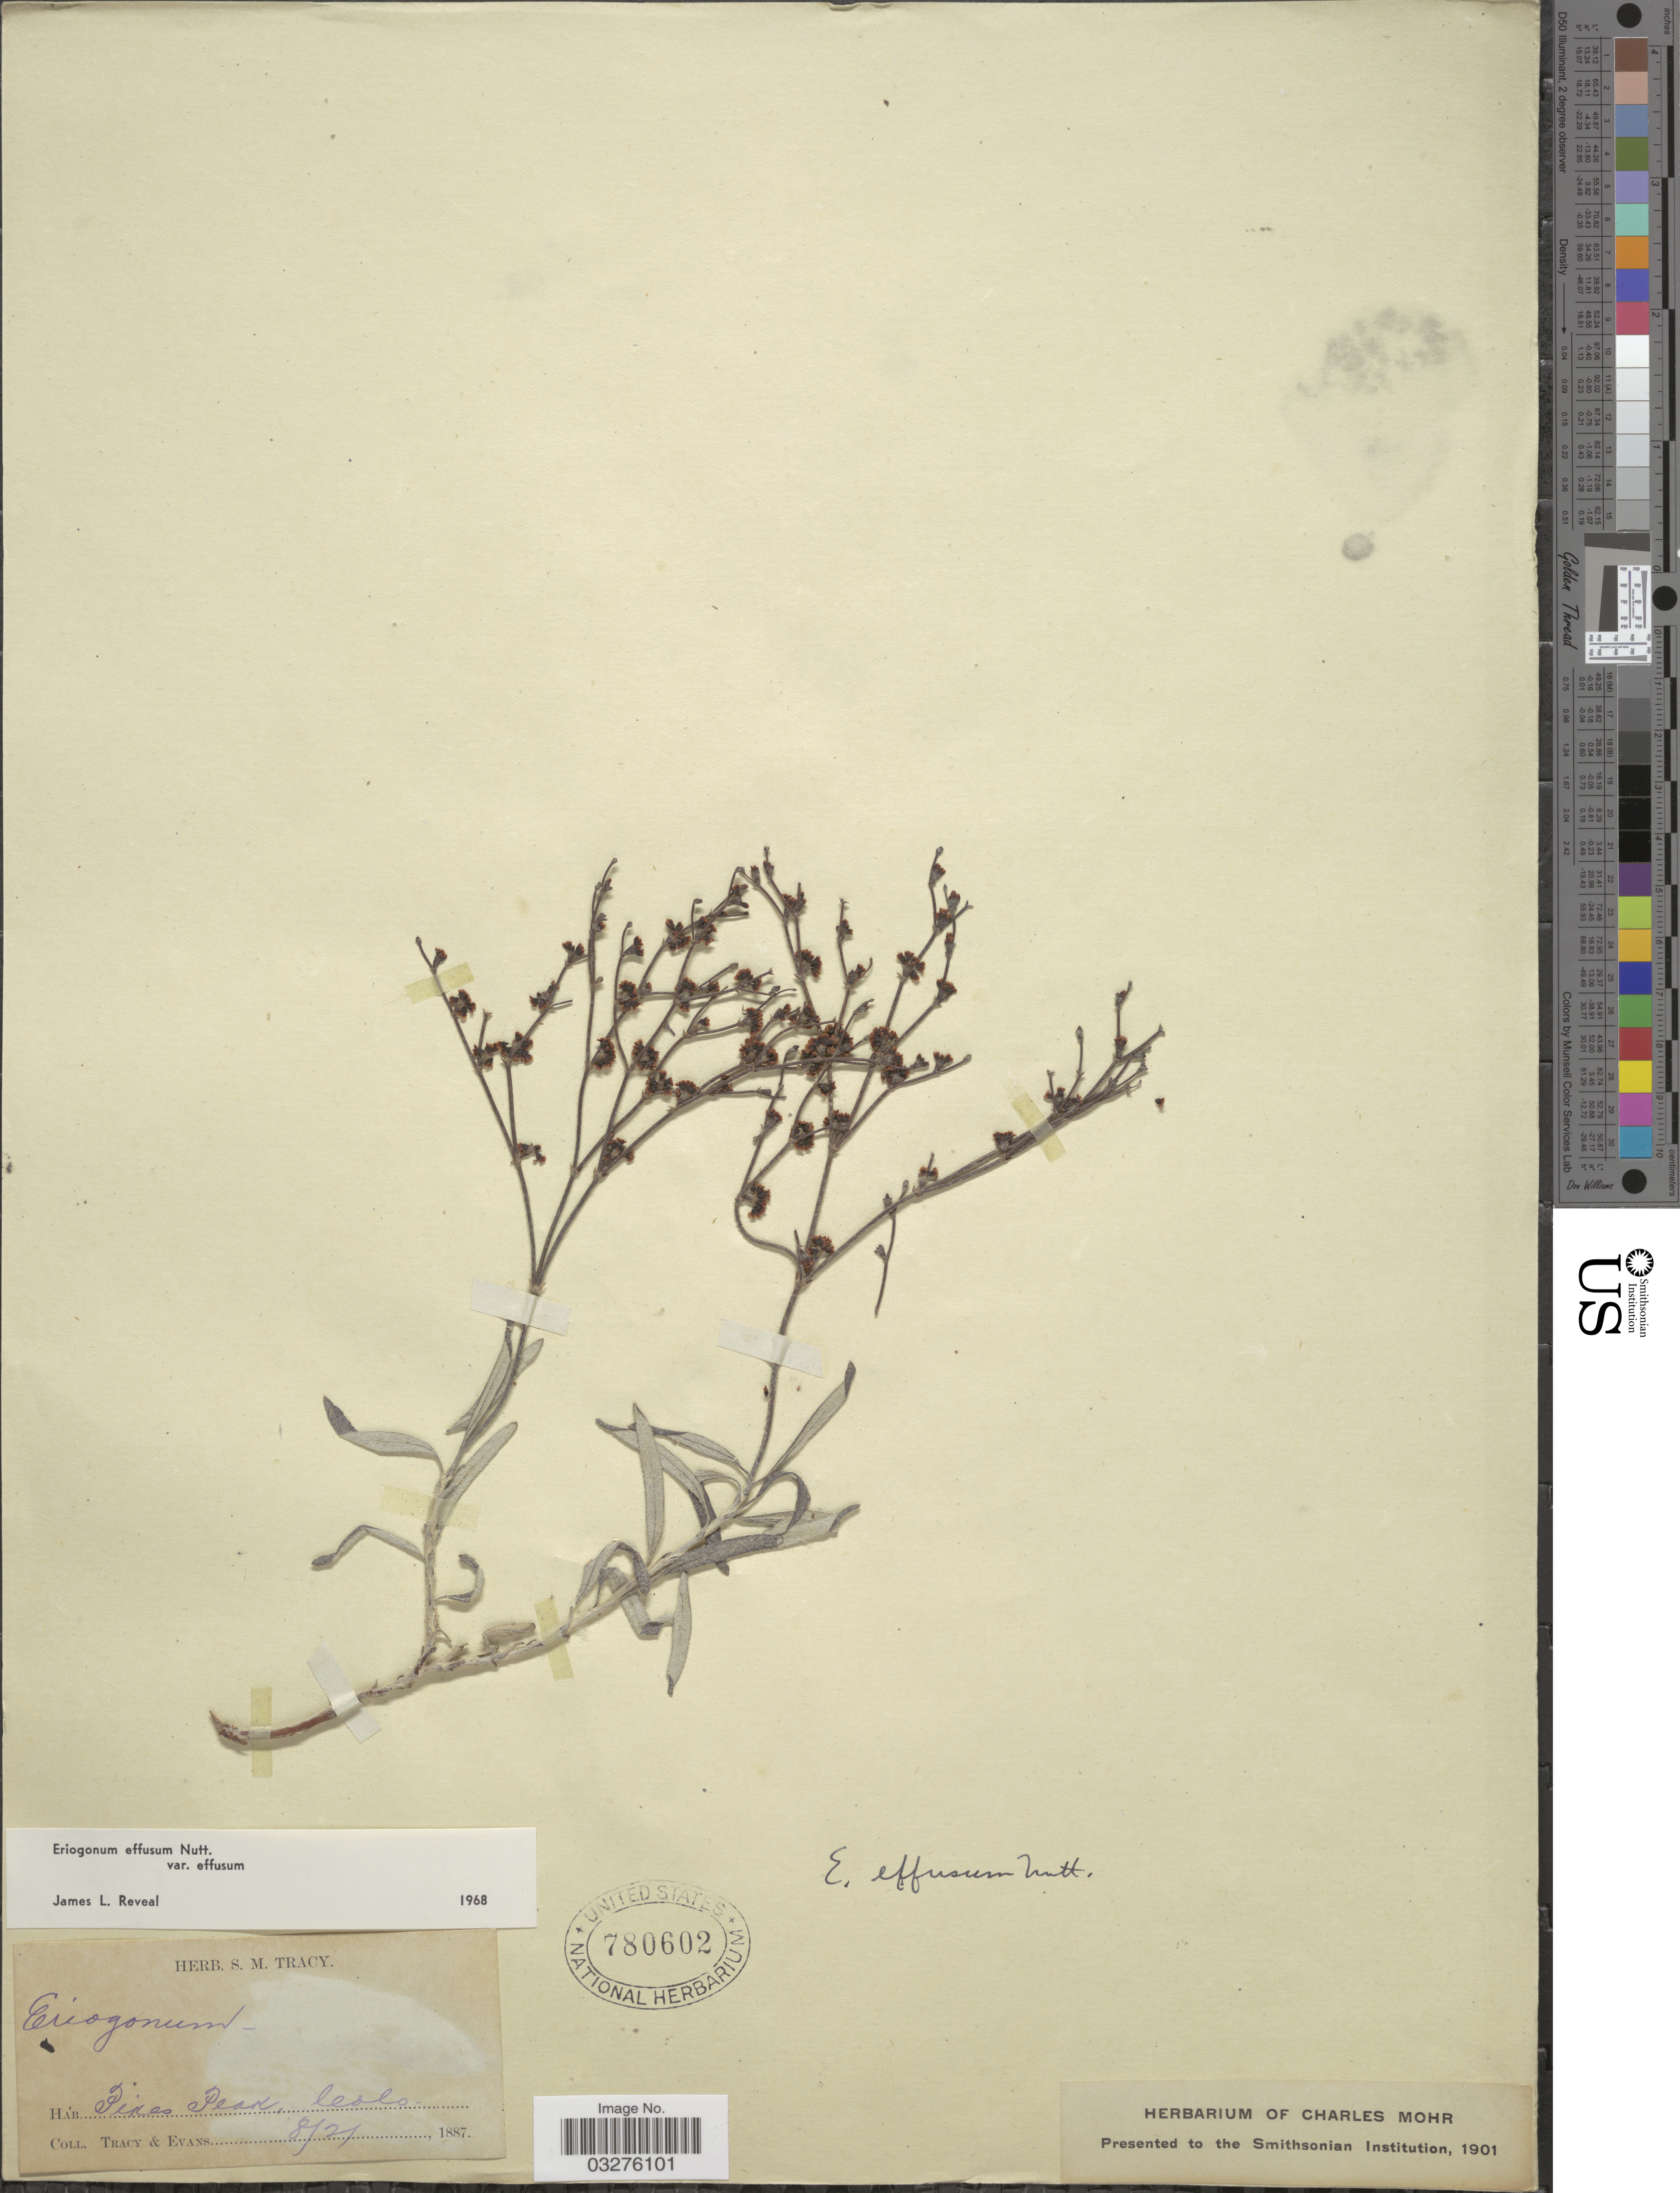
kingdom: Plantae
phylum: Tracheophyta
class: Magnoliopsida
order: Caryophyllales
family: Polygonaceae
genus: Eriogonum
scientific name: Eriogonum effusum var. effusum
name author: Nutt.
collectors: S. M. Tracy & -- Evans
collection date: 1887-08-02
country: United States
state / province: Colorado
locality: Pikes Peak.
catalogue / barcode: US 780602